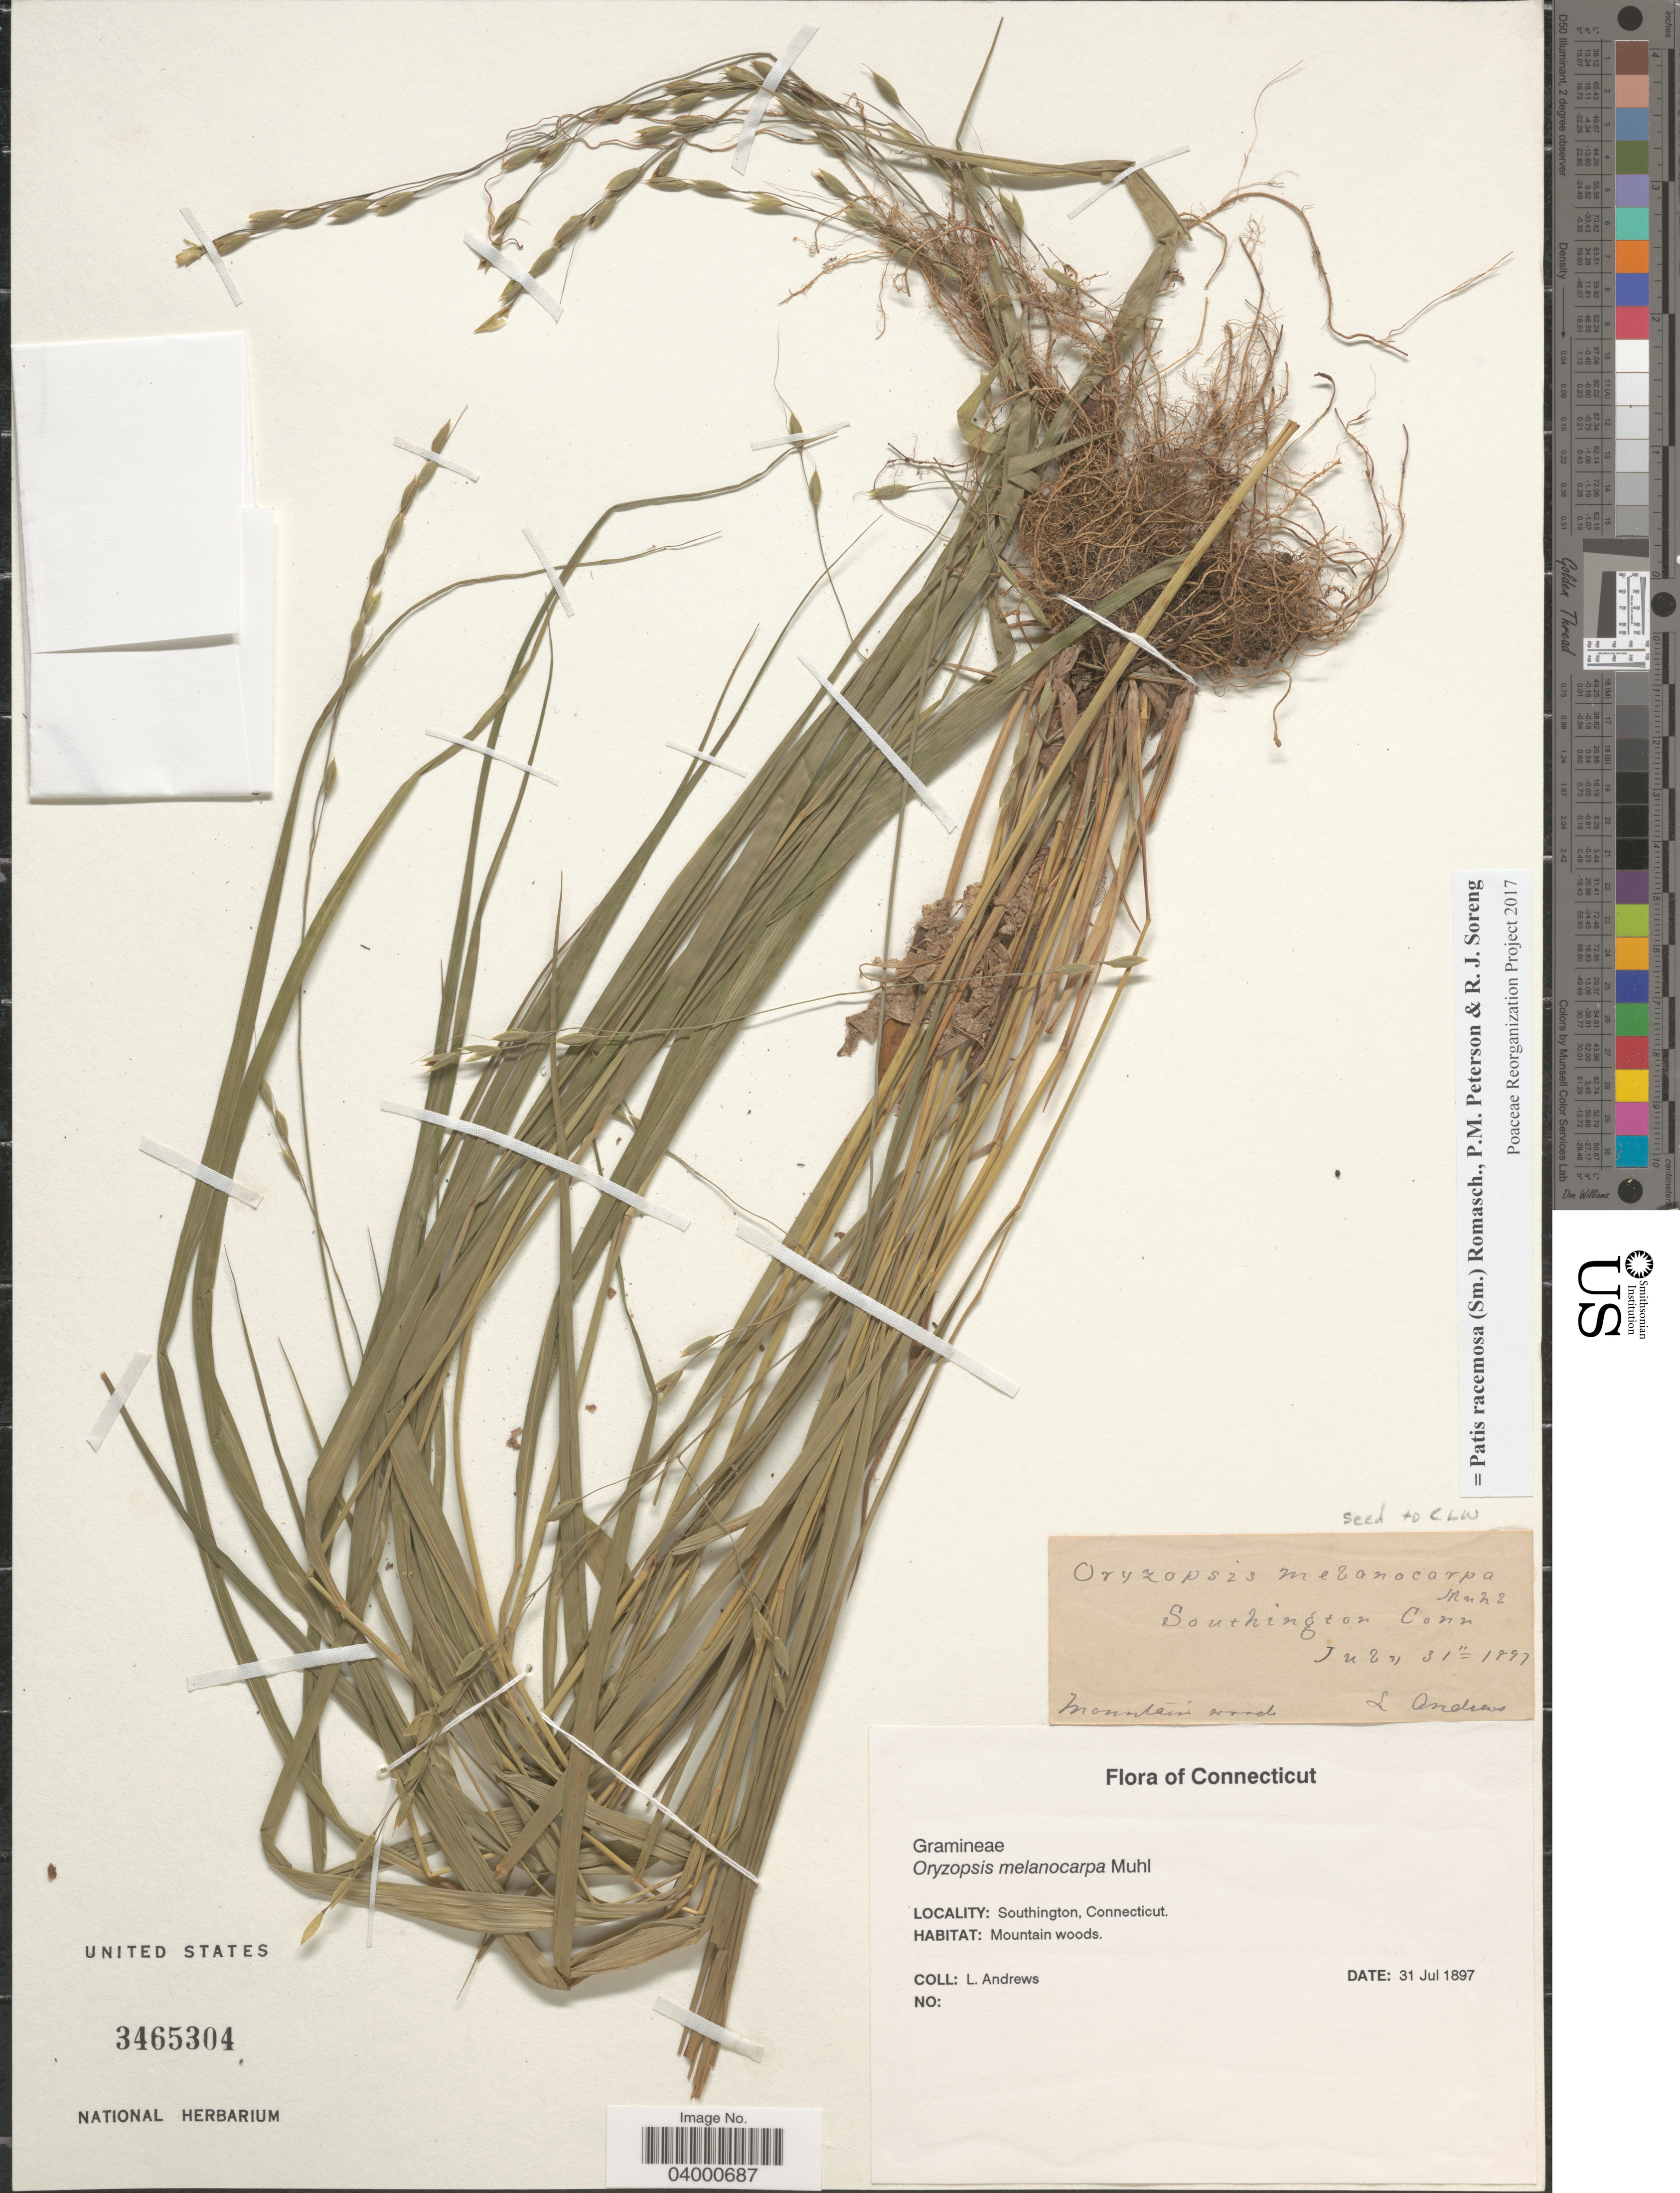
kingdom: Plantae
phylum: Tracheophyta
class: Liliopsida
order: Poales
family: Poaceae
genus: Patis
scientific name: Patis racemosa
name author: (Sm.) Romasch. et al.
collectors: L. Andrews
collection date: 1897-07-31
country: United States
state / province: Connecticut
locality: Southington. Mountain woods.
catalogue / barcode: US 3465304